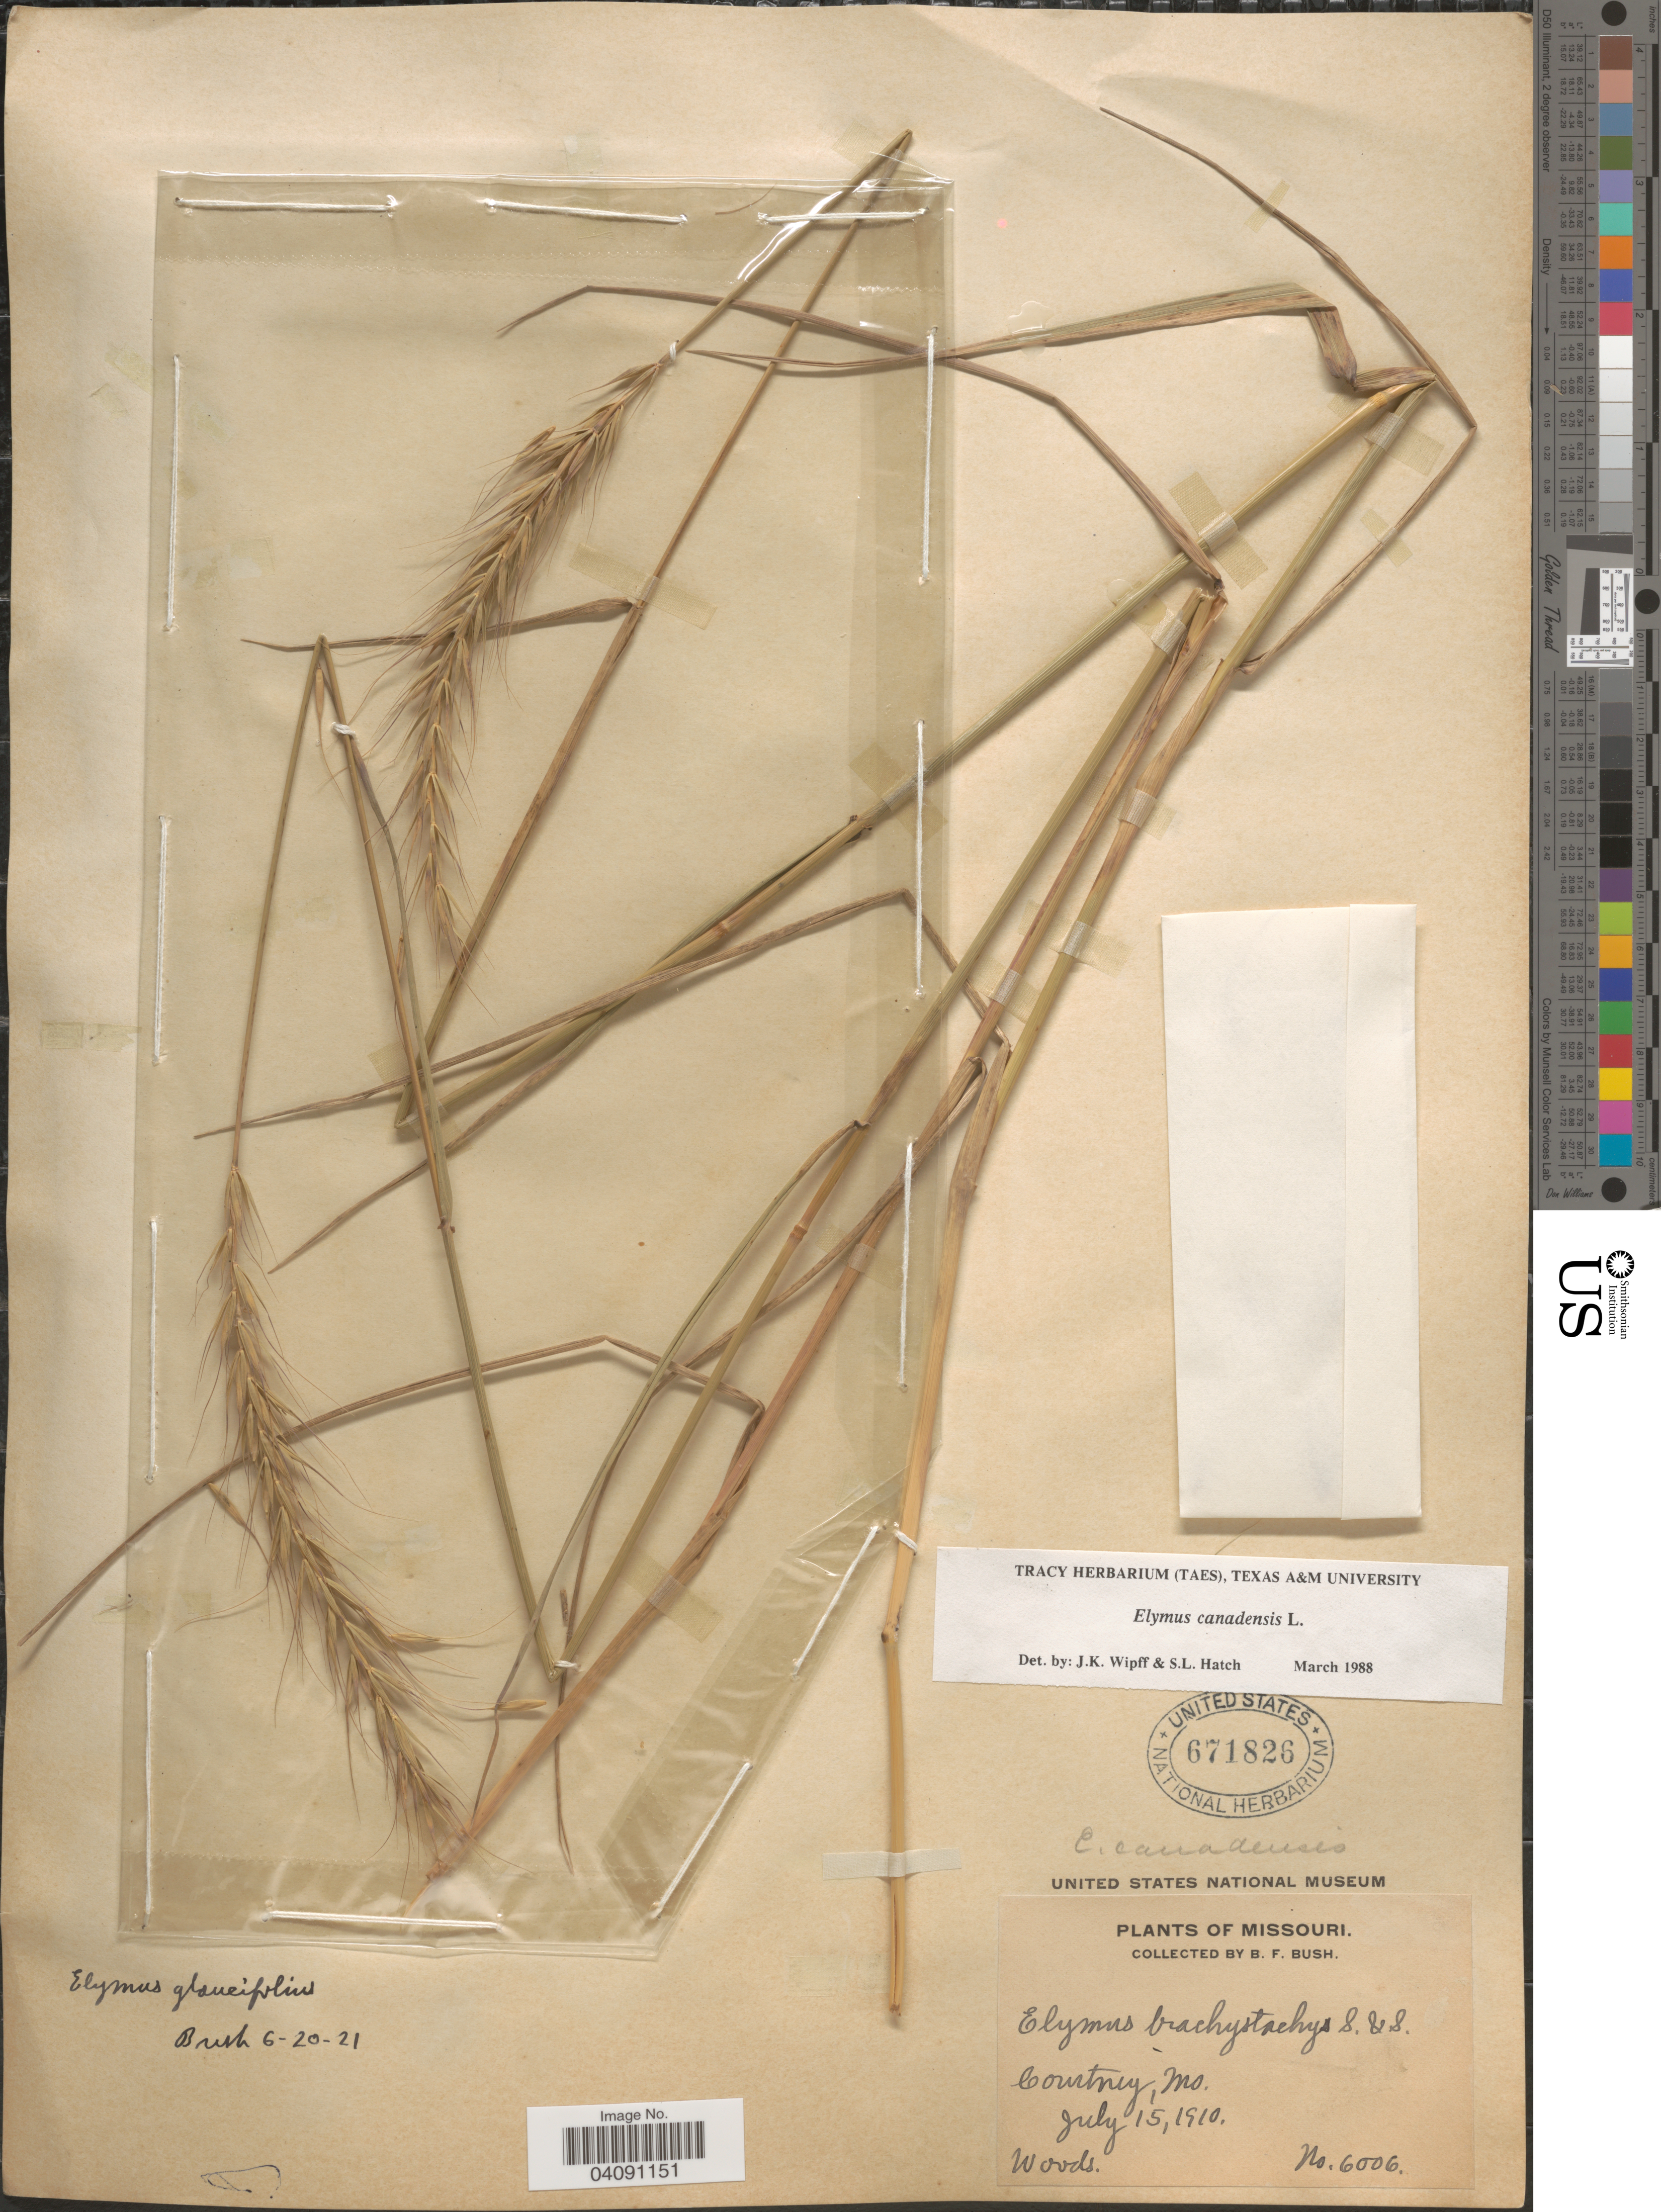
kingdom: Plantae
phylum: Tracheophyta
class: Liliopsida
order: Poales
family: Poaceae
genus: Elymus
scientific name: Elymus canadensis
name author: L.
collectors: B. F. Bush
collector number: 6006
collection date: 1910-07-15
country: United States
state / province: Missouri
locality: Courtney.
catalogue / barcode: US 671826